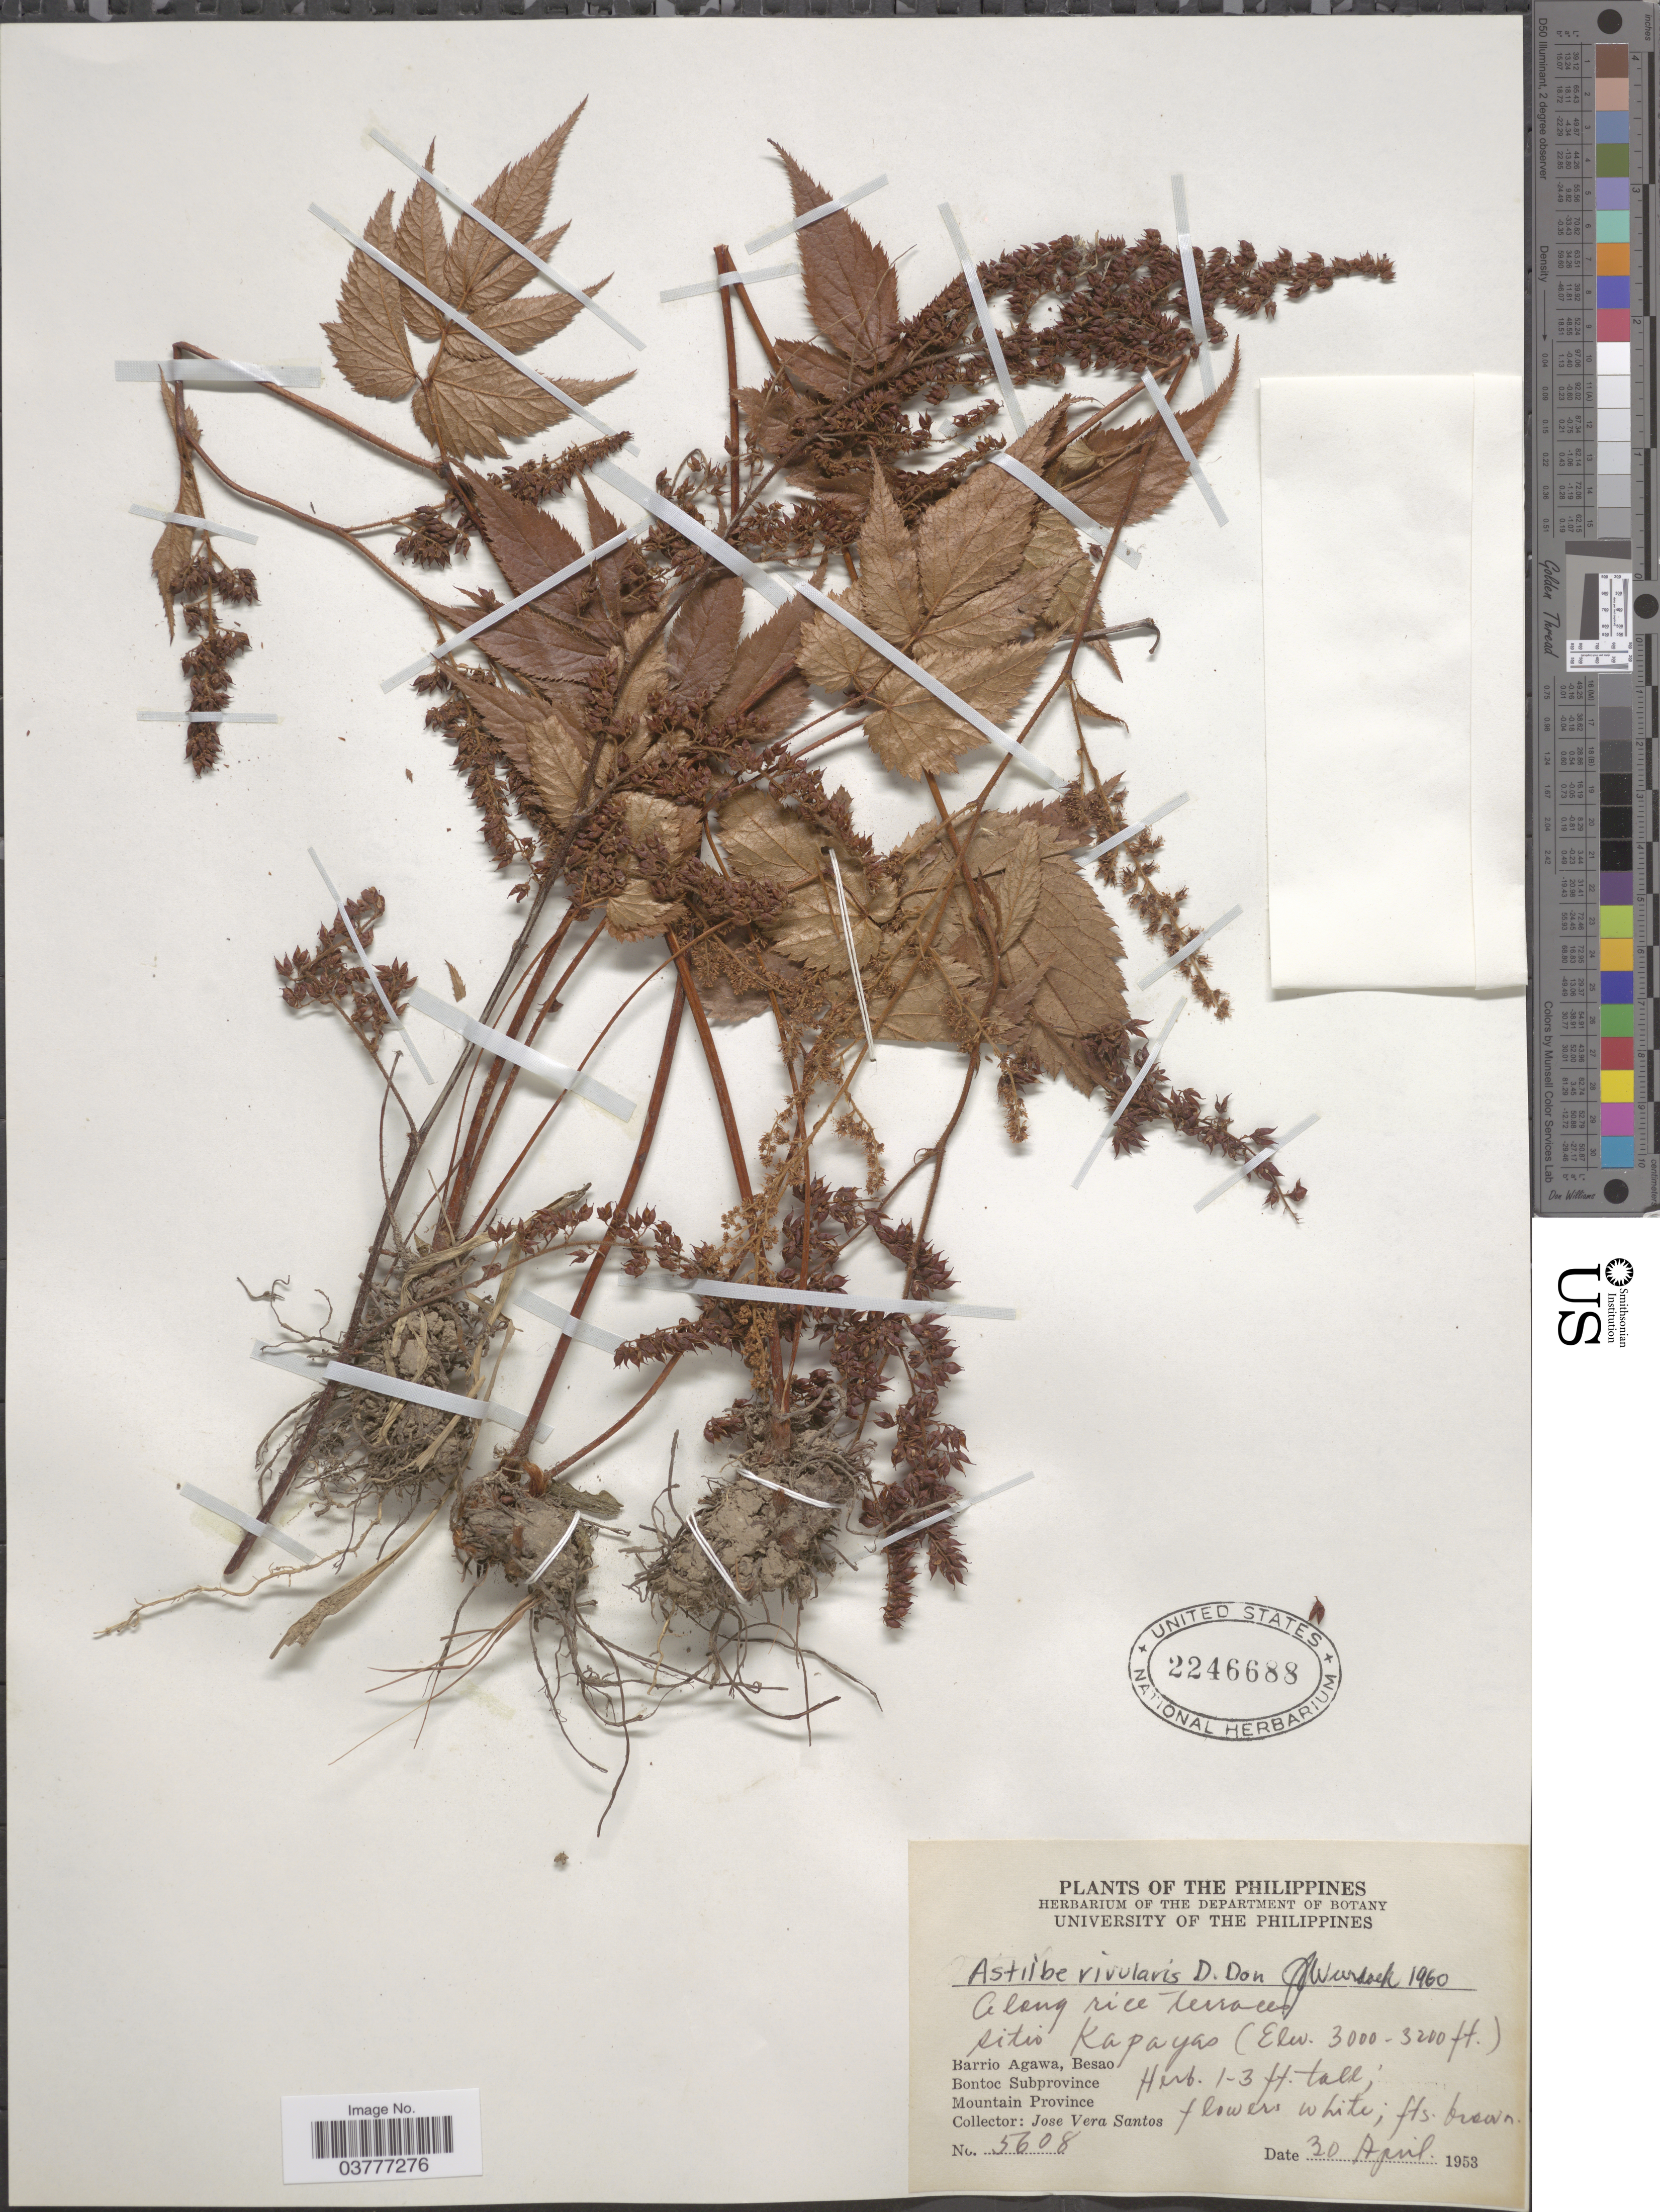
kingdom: Plantae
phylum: Tracheophyta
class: Magnoliopsida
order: Saxifragales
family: Saxifragaceae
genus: Astilbe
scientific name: Astilbe philippinensis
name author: A. Henry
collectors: J. Santos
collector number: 5608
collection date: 1953-04-30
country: Philippines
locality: Along rice terraces sitio Kapayas. Barrio Agawa, Besao. Bontoc Subprovince. Mountain Province.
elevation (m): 914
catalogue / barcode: US 2246688